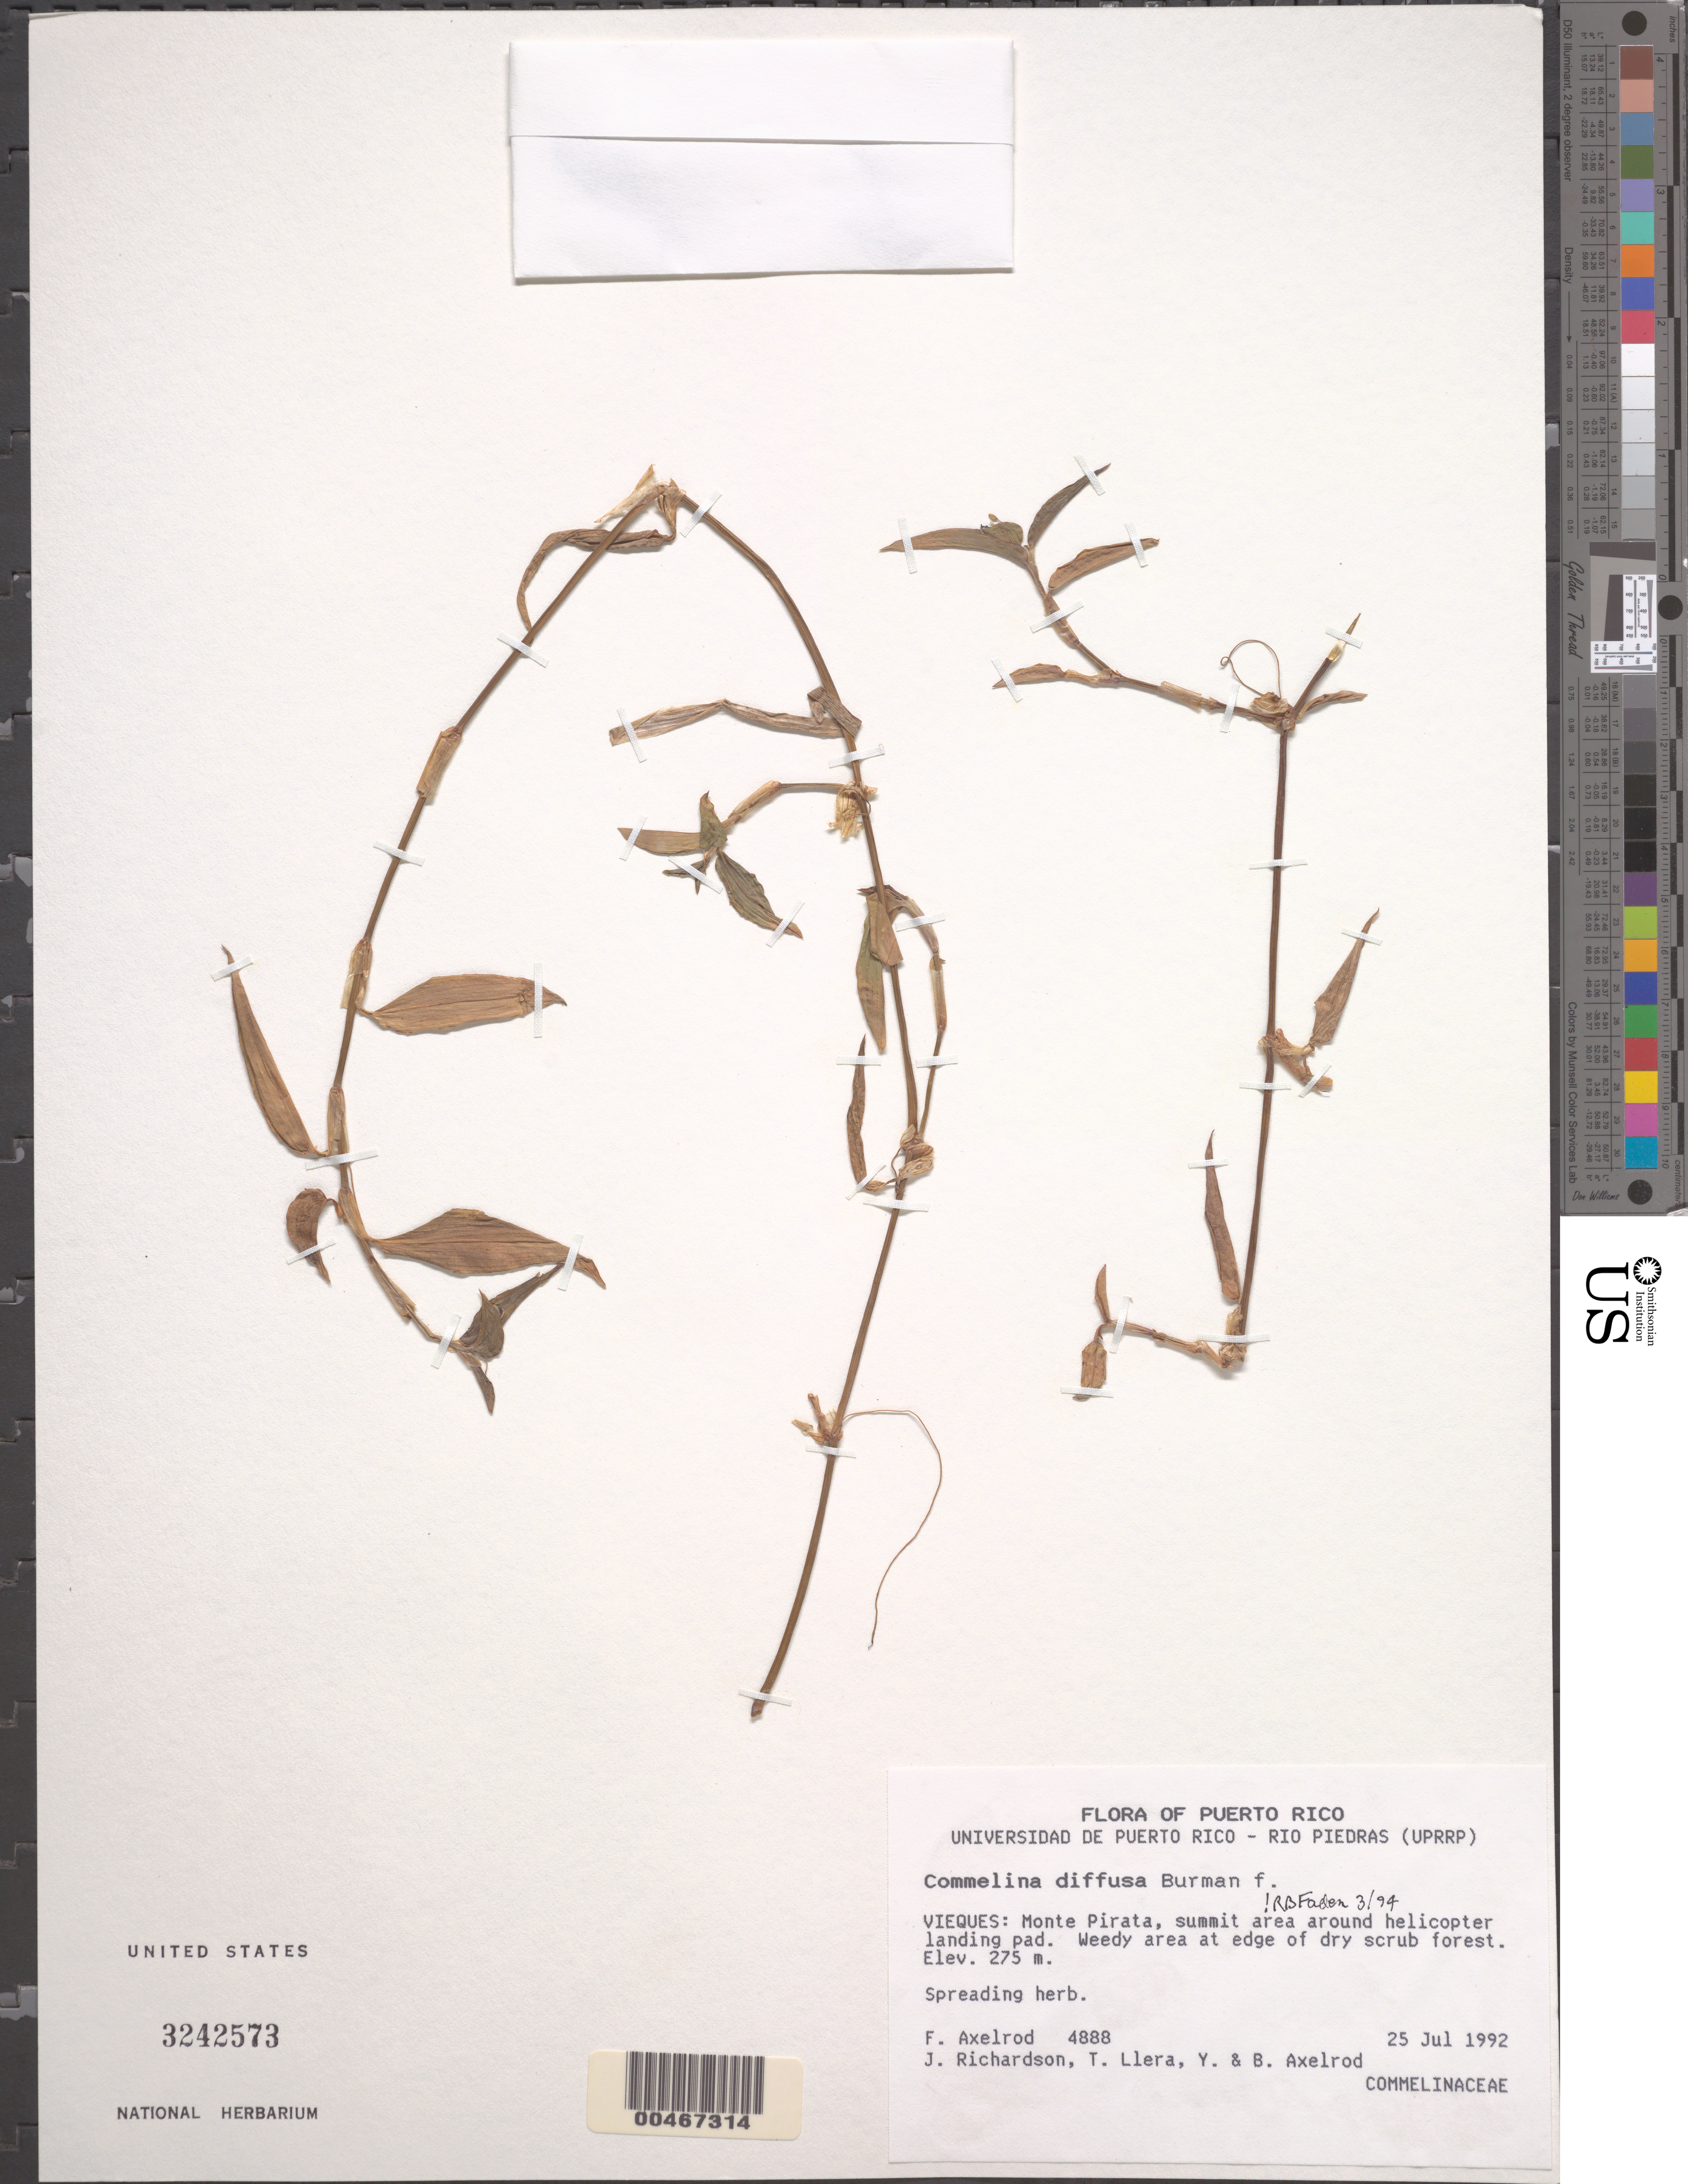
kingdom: Plantae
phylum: Tracheophyta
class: Liliopsida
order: Commelinales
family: Commelinaceae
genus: Commelina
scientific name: Commelina diffusa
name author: Burm. f.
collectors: F. S. Axelrod, J. Richardson, T. Llera, Y. Axelrod & B. Axelrod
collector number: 4888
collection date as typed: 25 Jul 1992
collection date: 1992-07-25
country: Puerto Rico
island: Greater Antilles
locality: Vieques, monte pirata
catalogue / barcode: US 3242573